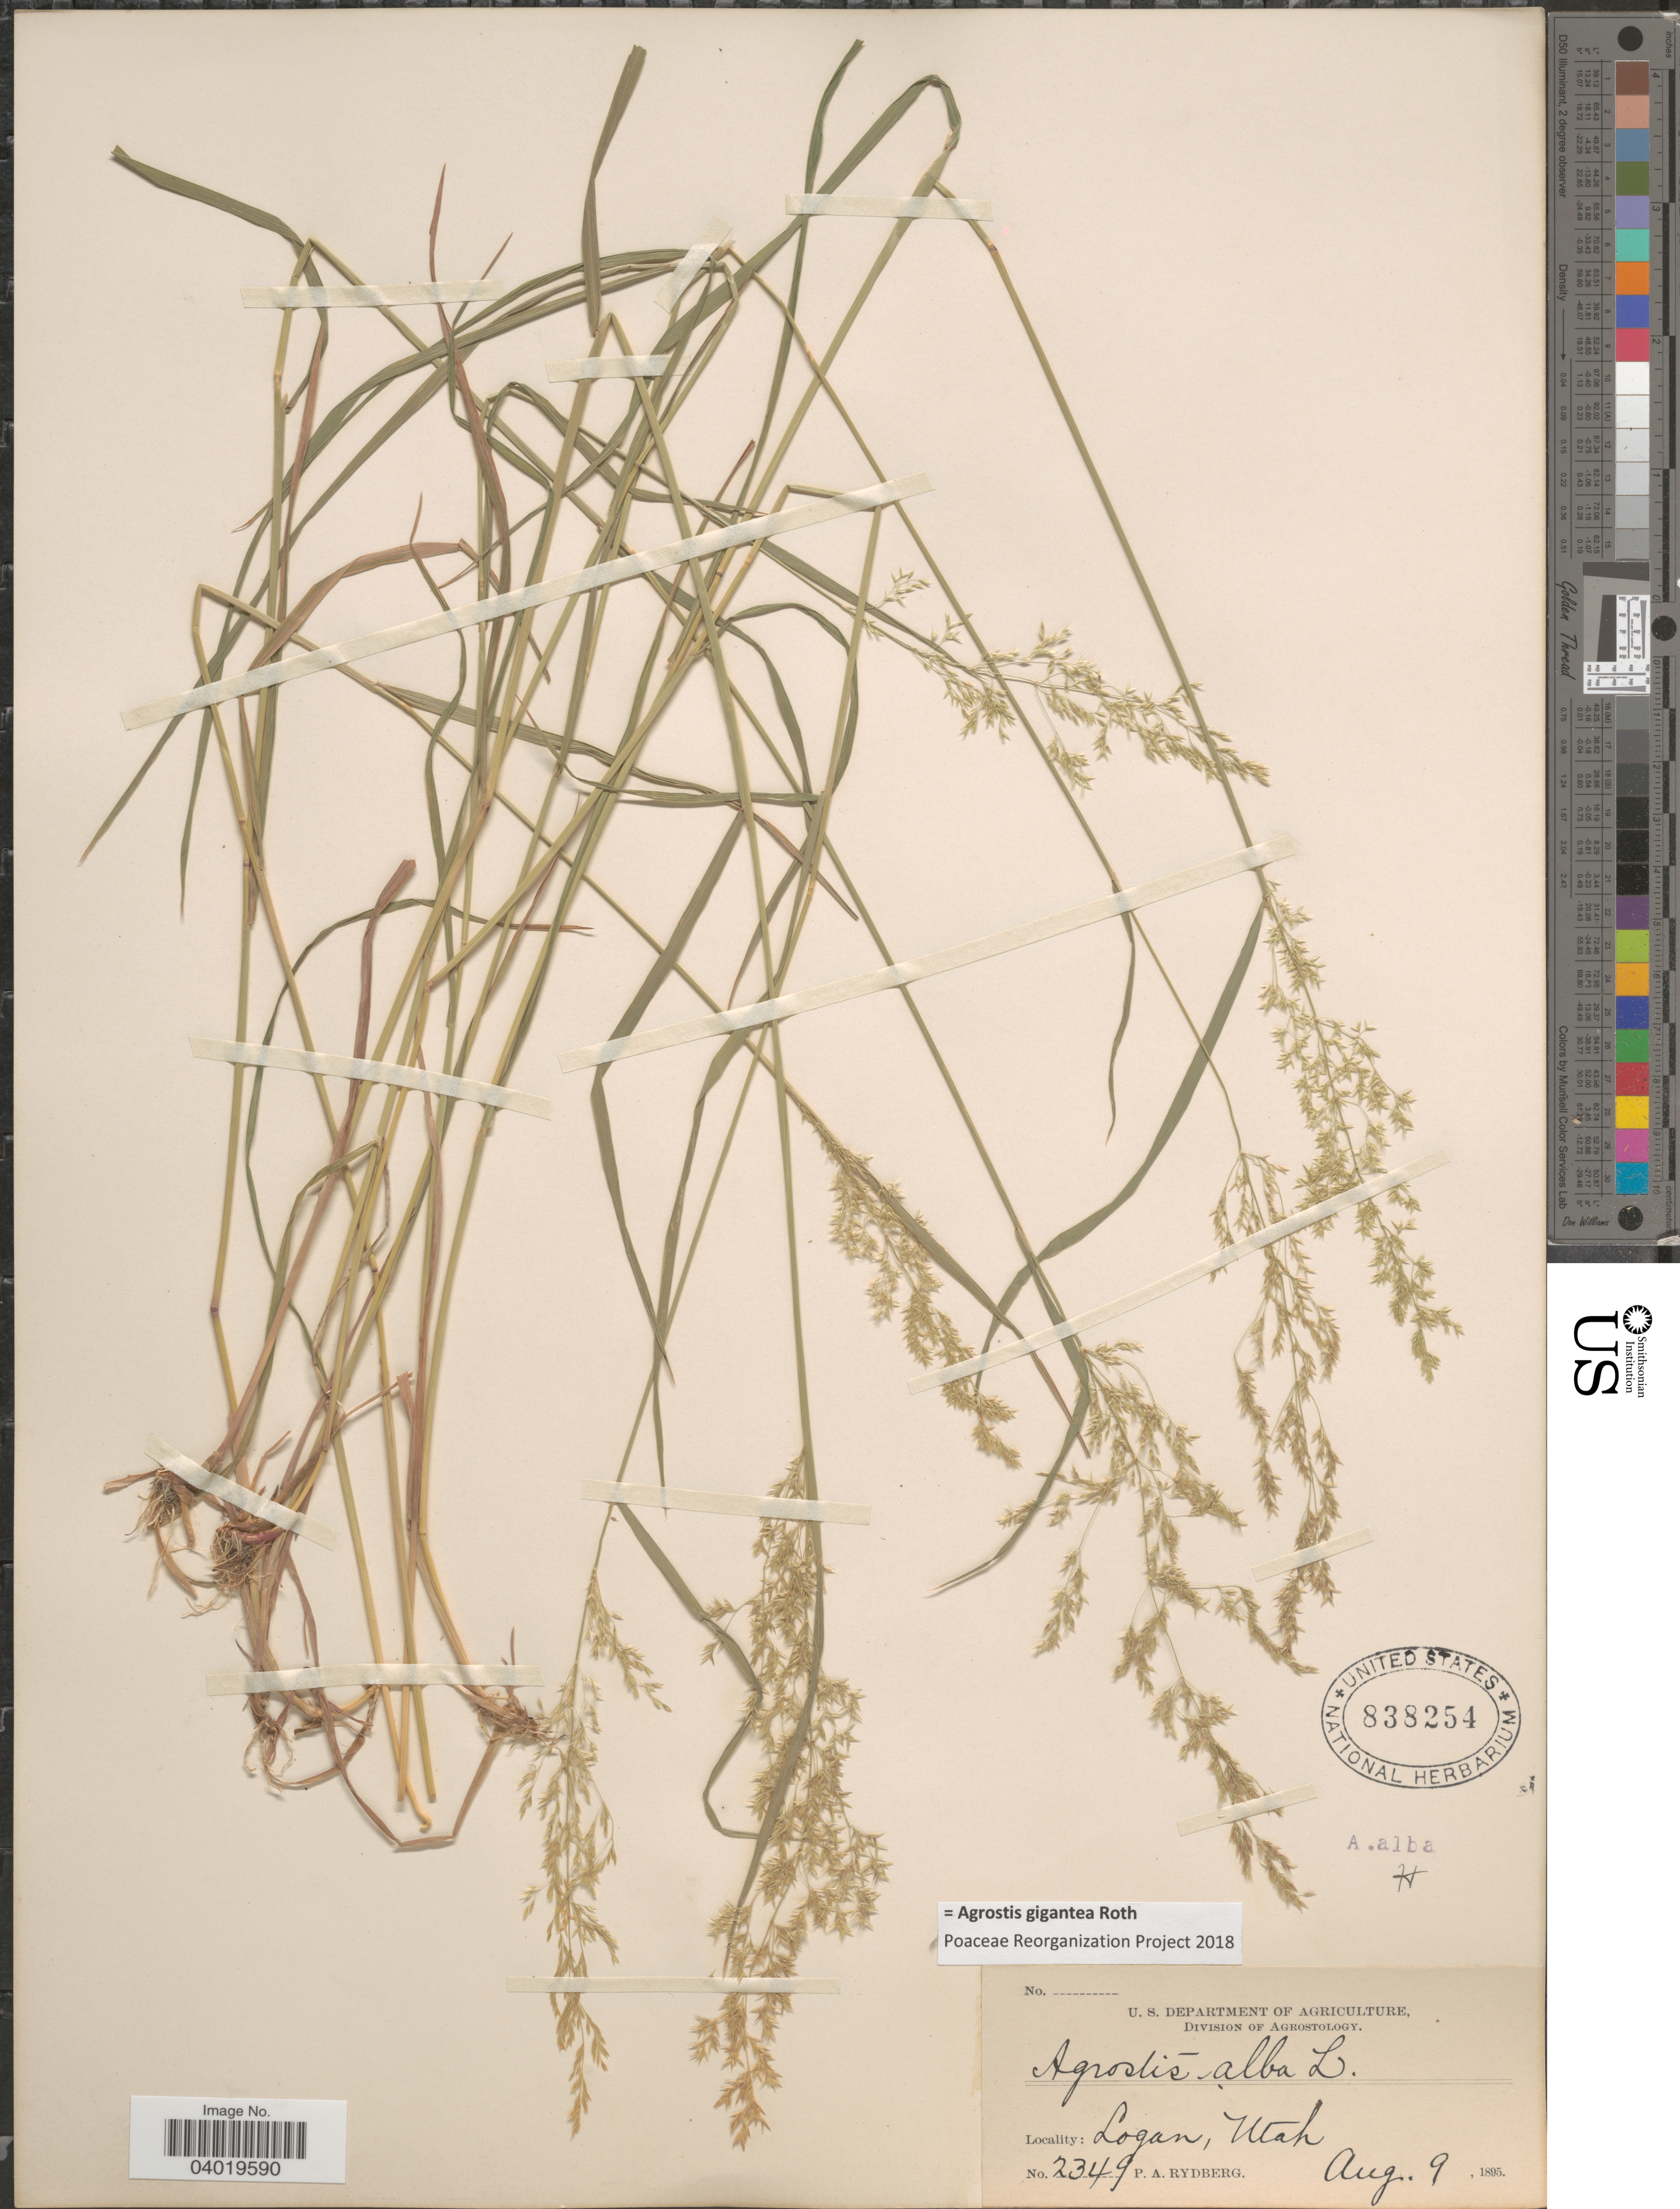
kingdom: Plantae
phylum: Tracheophyta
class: Liliopsida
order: Poales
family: Poaceae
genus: Agrostis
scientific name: Agrostis gigantea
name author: Roth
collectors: P. A. Rydberg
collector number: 2349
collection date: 1895-08-09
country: United States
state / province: Utah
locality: Logan.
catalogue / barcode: US 838254